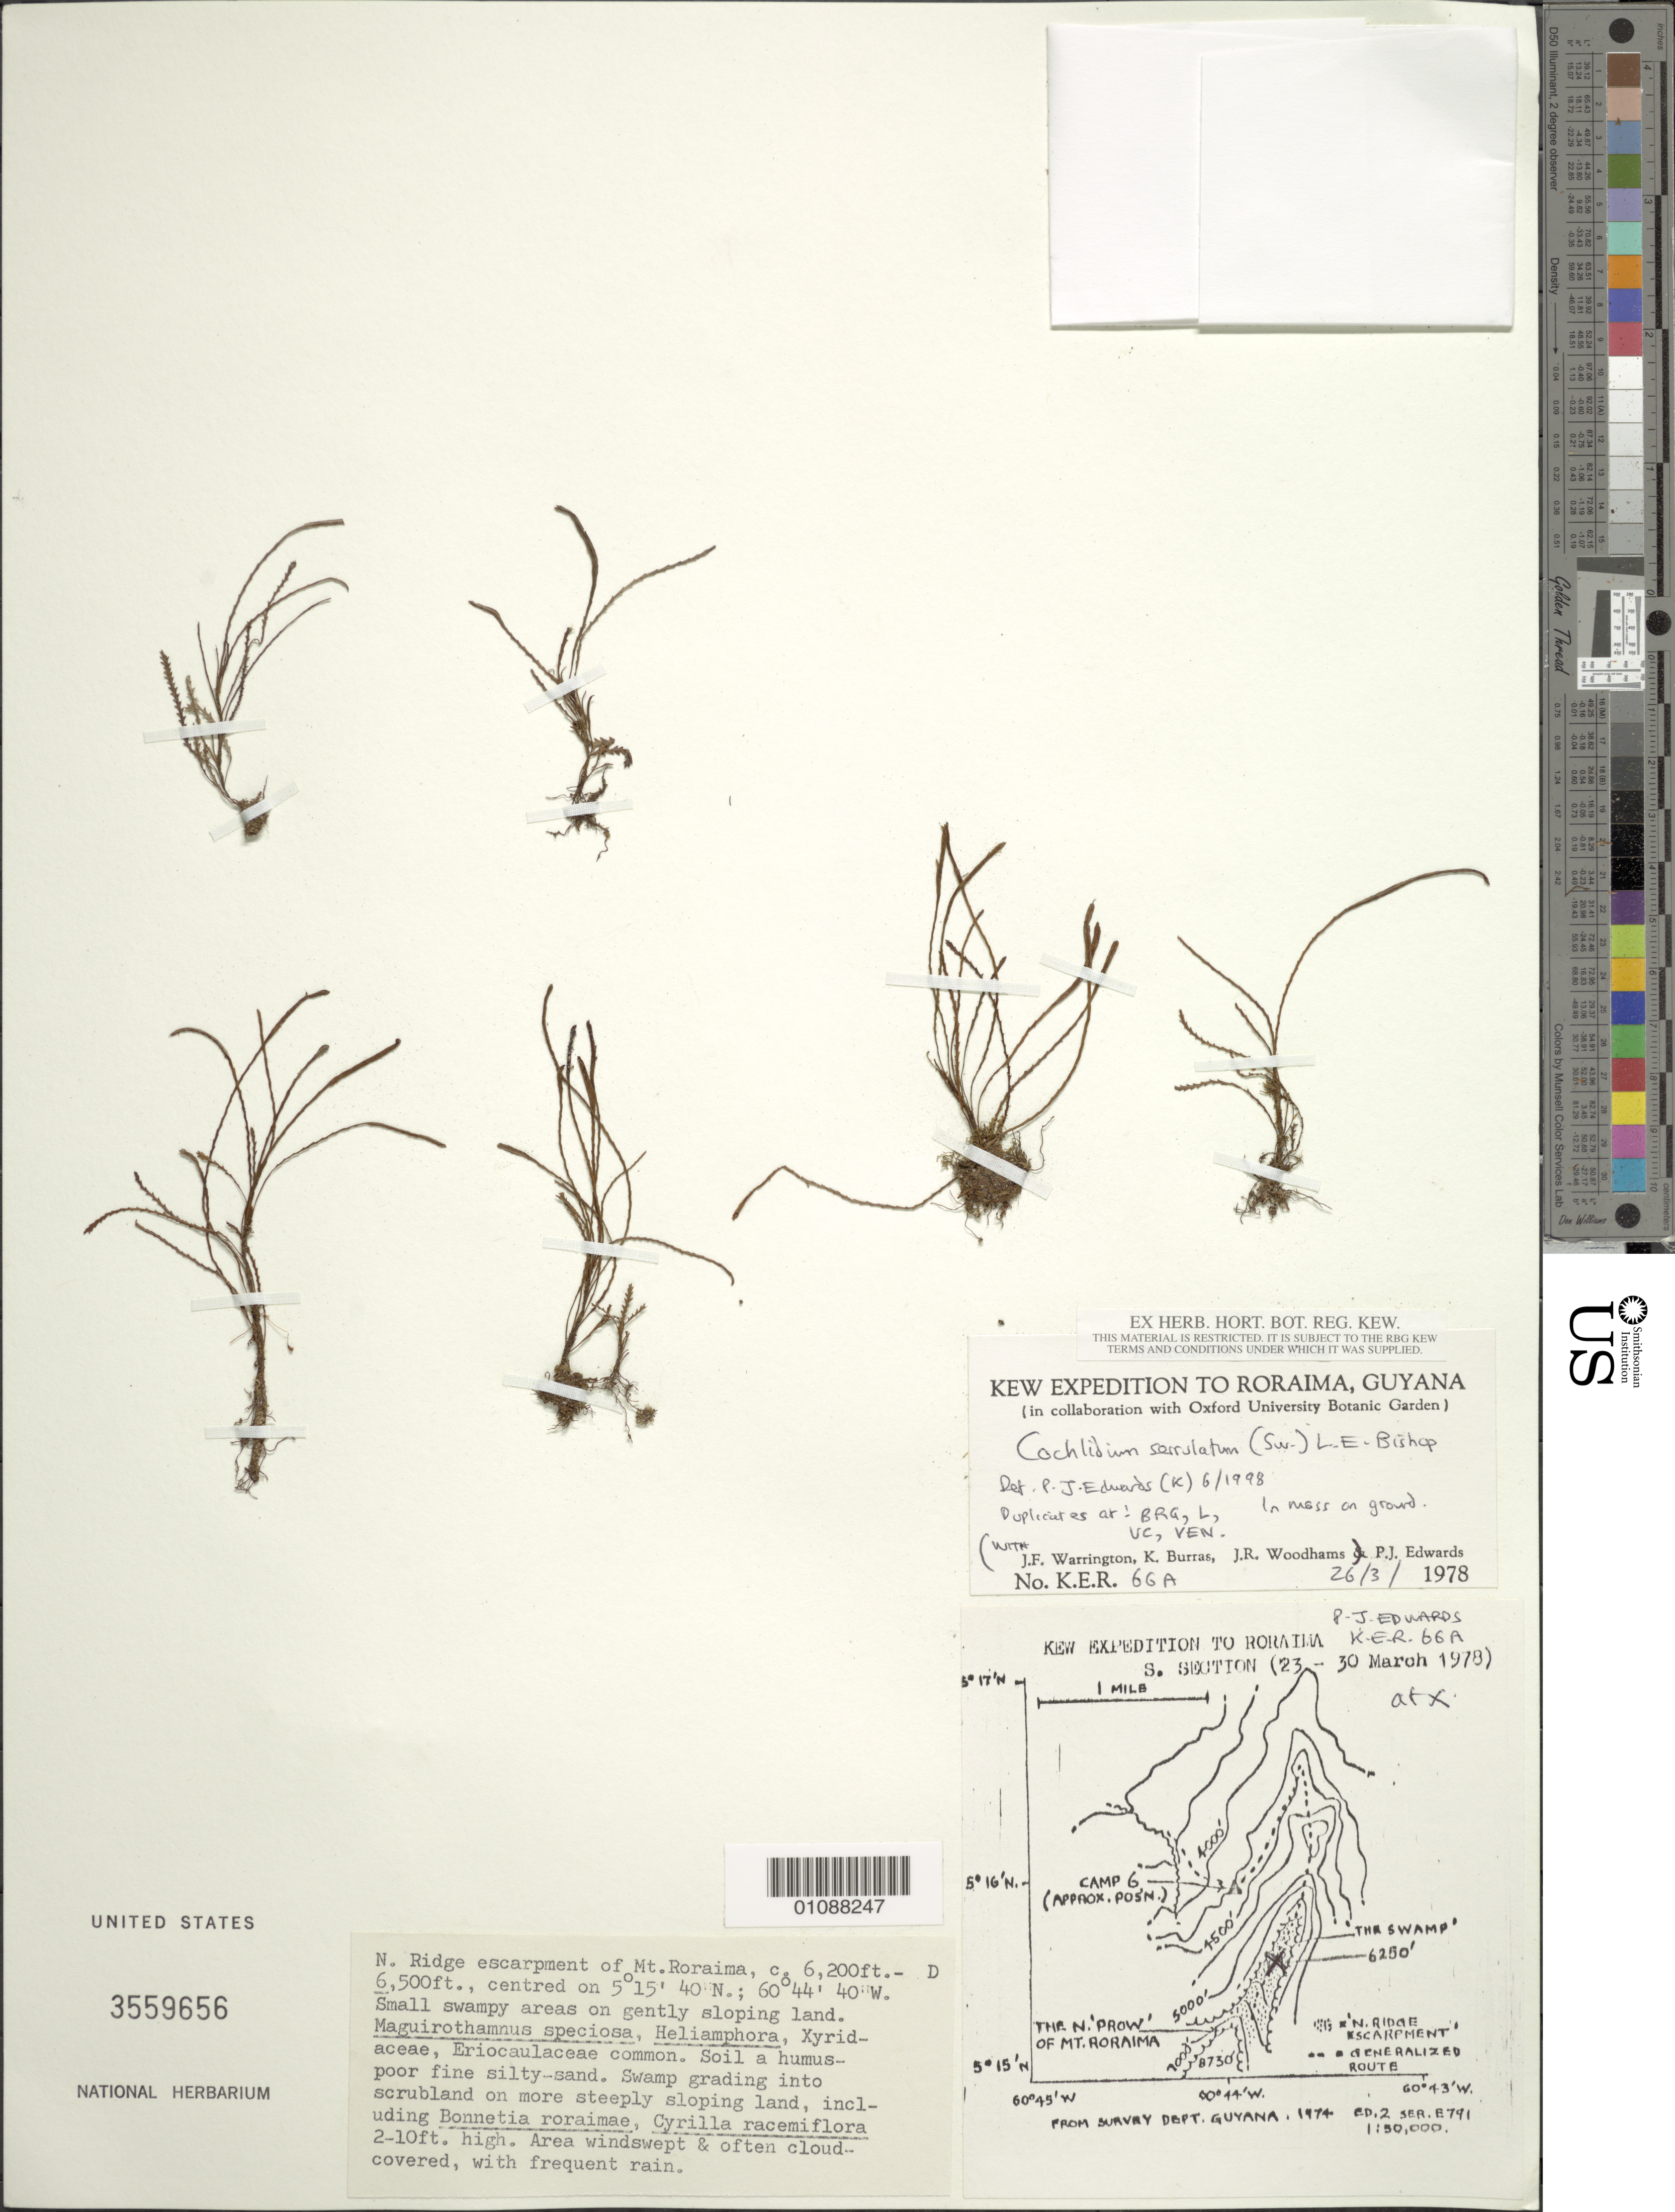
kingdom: Plantae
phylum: Tracheophyta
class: Polypodiopsida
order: Polypodiales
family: Polypodiaceae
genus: Cochlidium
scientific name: Cochlidium serrulatum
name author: (Sw.) L.E. Bishop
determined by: Edwards, P. J.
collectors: J. Warrington, K. Burras, J. Woodhams & P. Edwards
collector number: KER 66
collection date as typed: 26-Mar-78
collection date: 1978-03-26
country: Guyana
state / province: Cuyuni-Mazaruni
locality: Mt. Roraima, N ridge escarpment of Mt. Roraima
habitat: Small swampy areas on gently sloping land. Maguirothamnus speciosa, Heliamphora, Xyridaceae, Eriocaulaceae common. Soil a humus-poor fine silty-sand.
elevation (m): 1890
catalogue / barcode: US 3559656